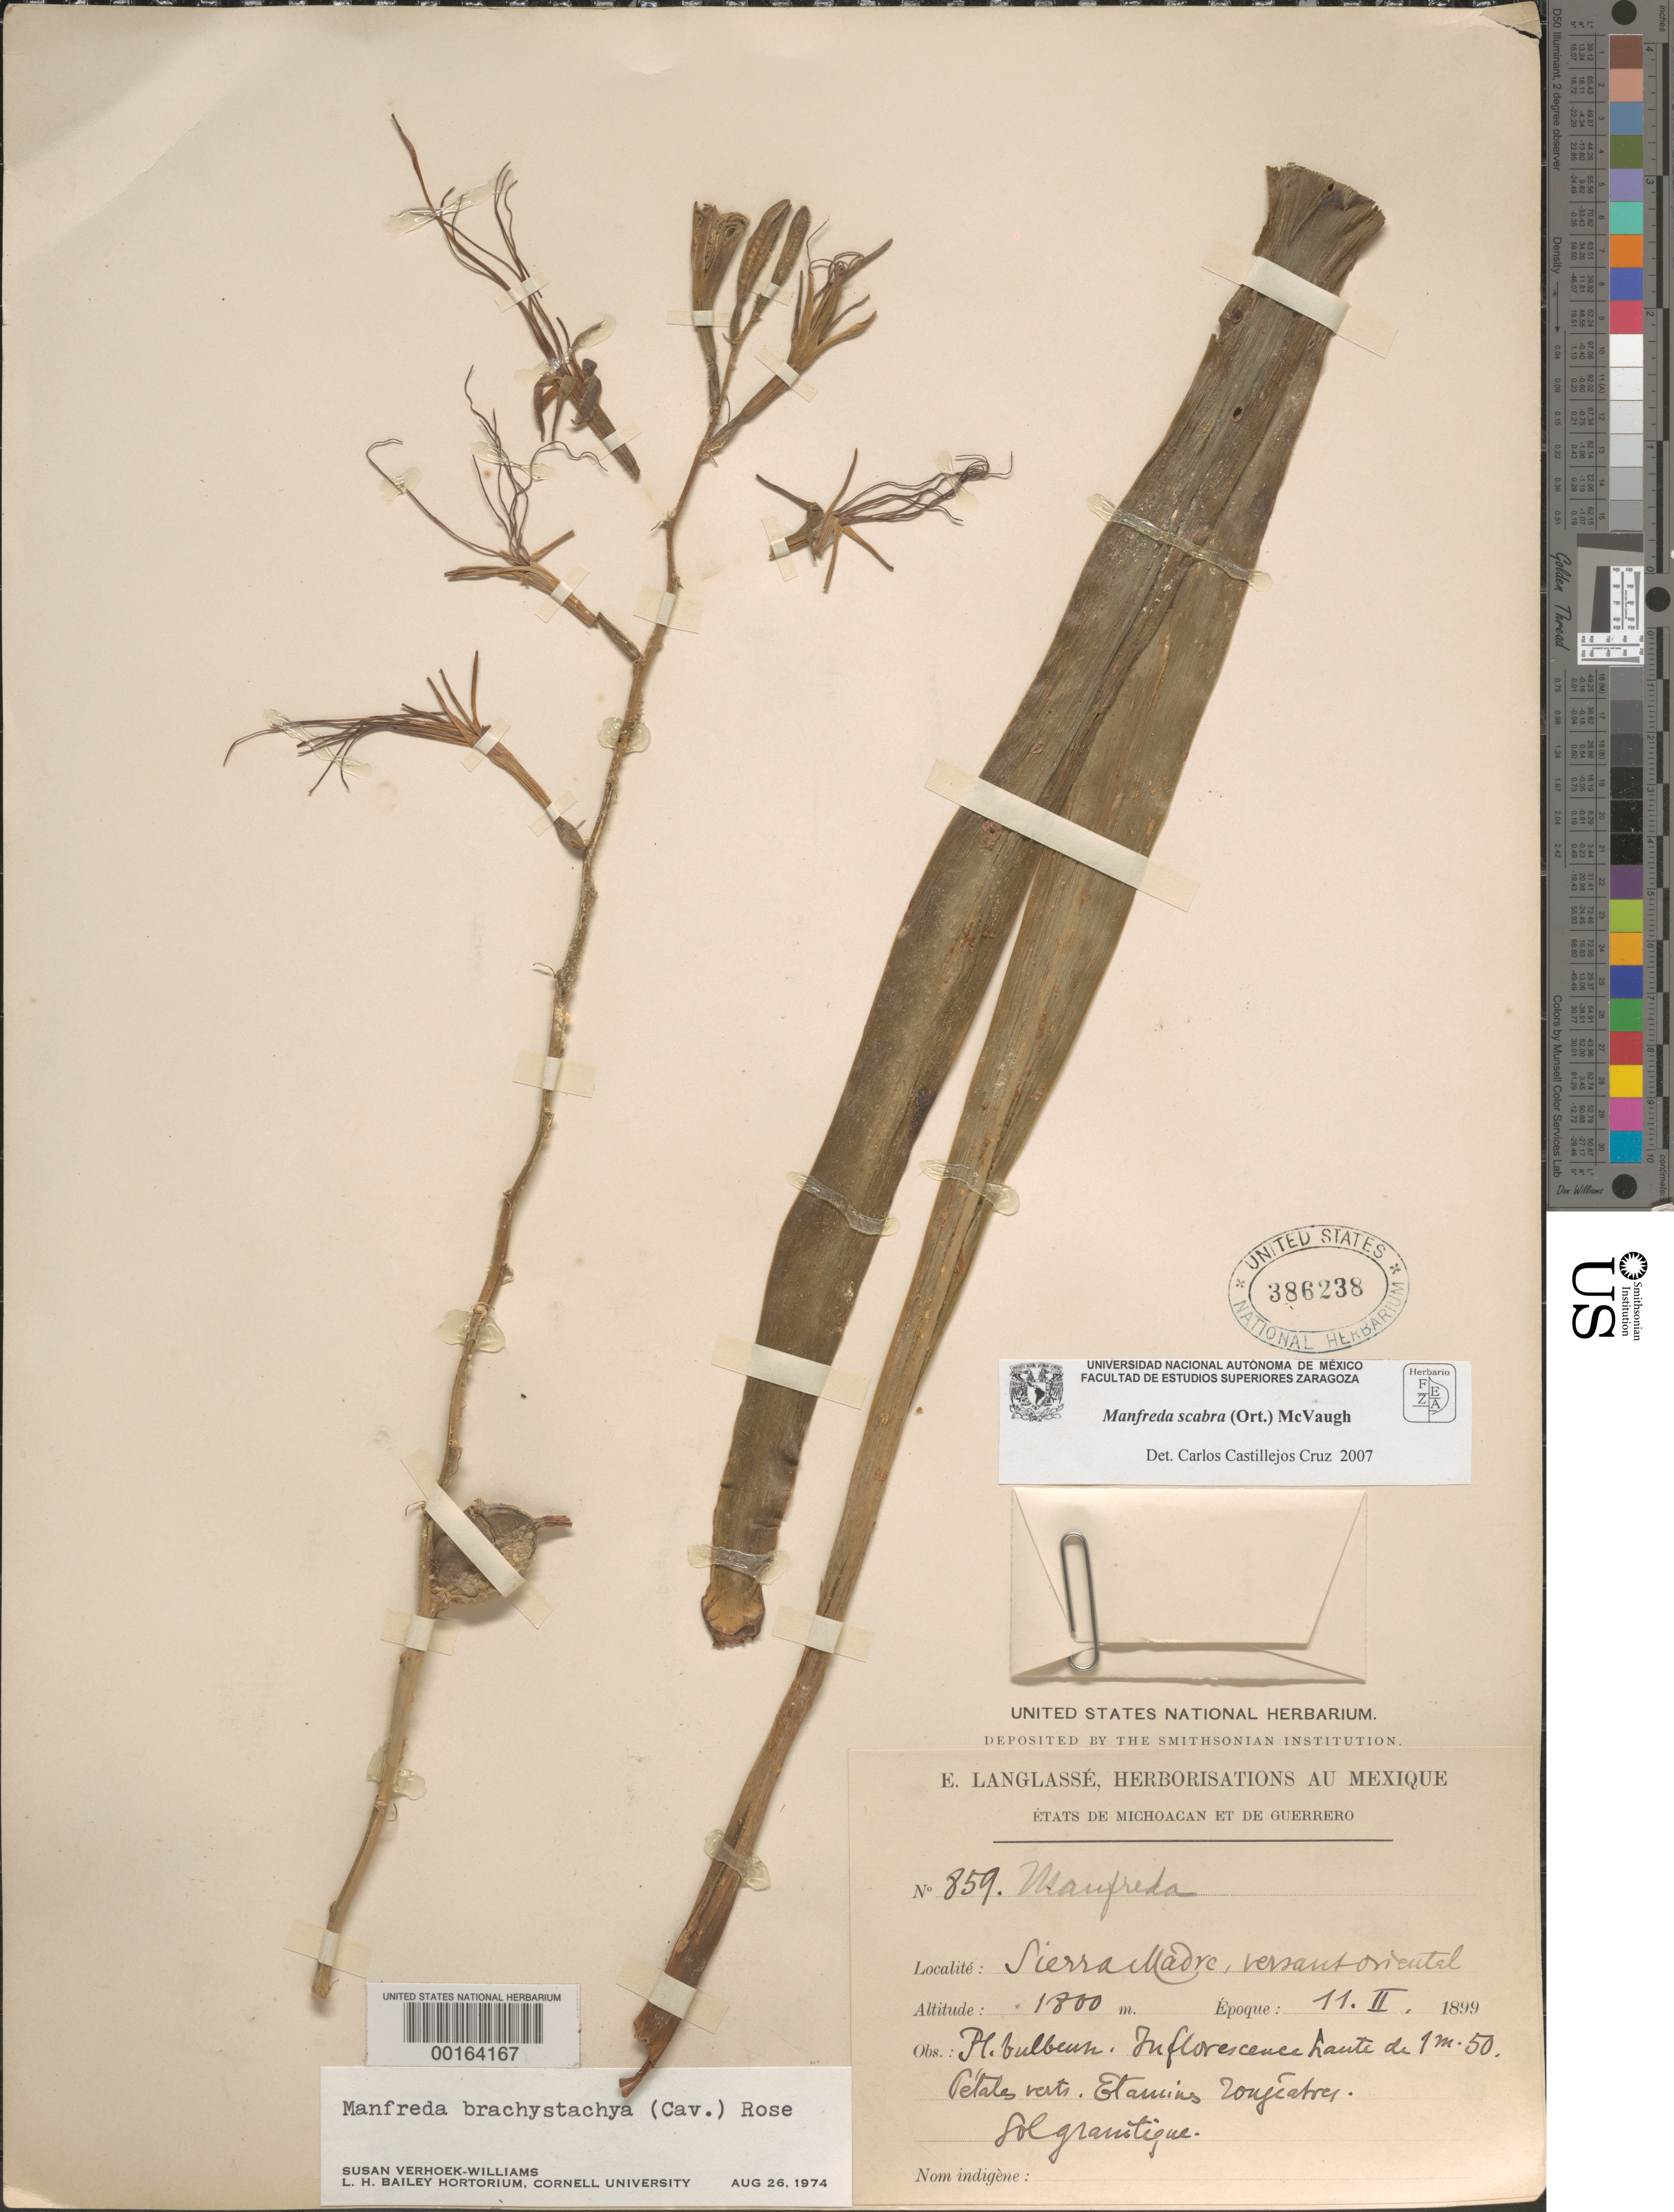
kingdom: Plantae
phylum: Tracheophyta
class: Liliopsida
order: Asparagales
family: Asparagaceae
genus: Manfreda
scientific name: Manfreda scabra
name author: (Ortega) McVaugh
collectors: E. Langlassé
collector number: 859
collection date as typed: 11 Feb 1899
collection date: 1899-02-11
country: Mexico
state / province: Guerrero / Michoacán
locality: Sierra Madre, east slope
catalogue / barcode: US 386238